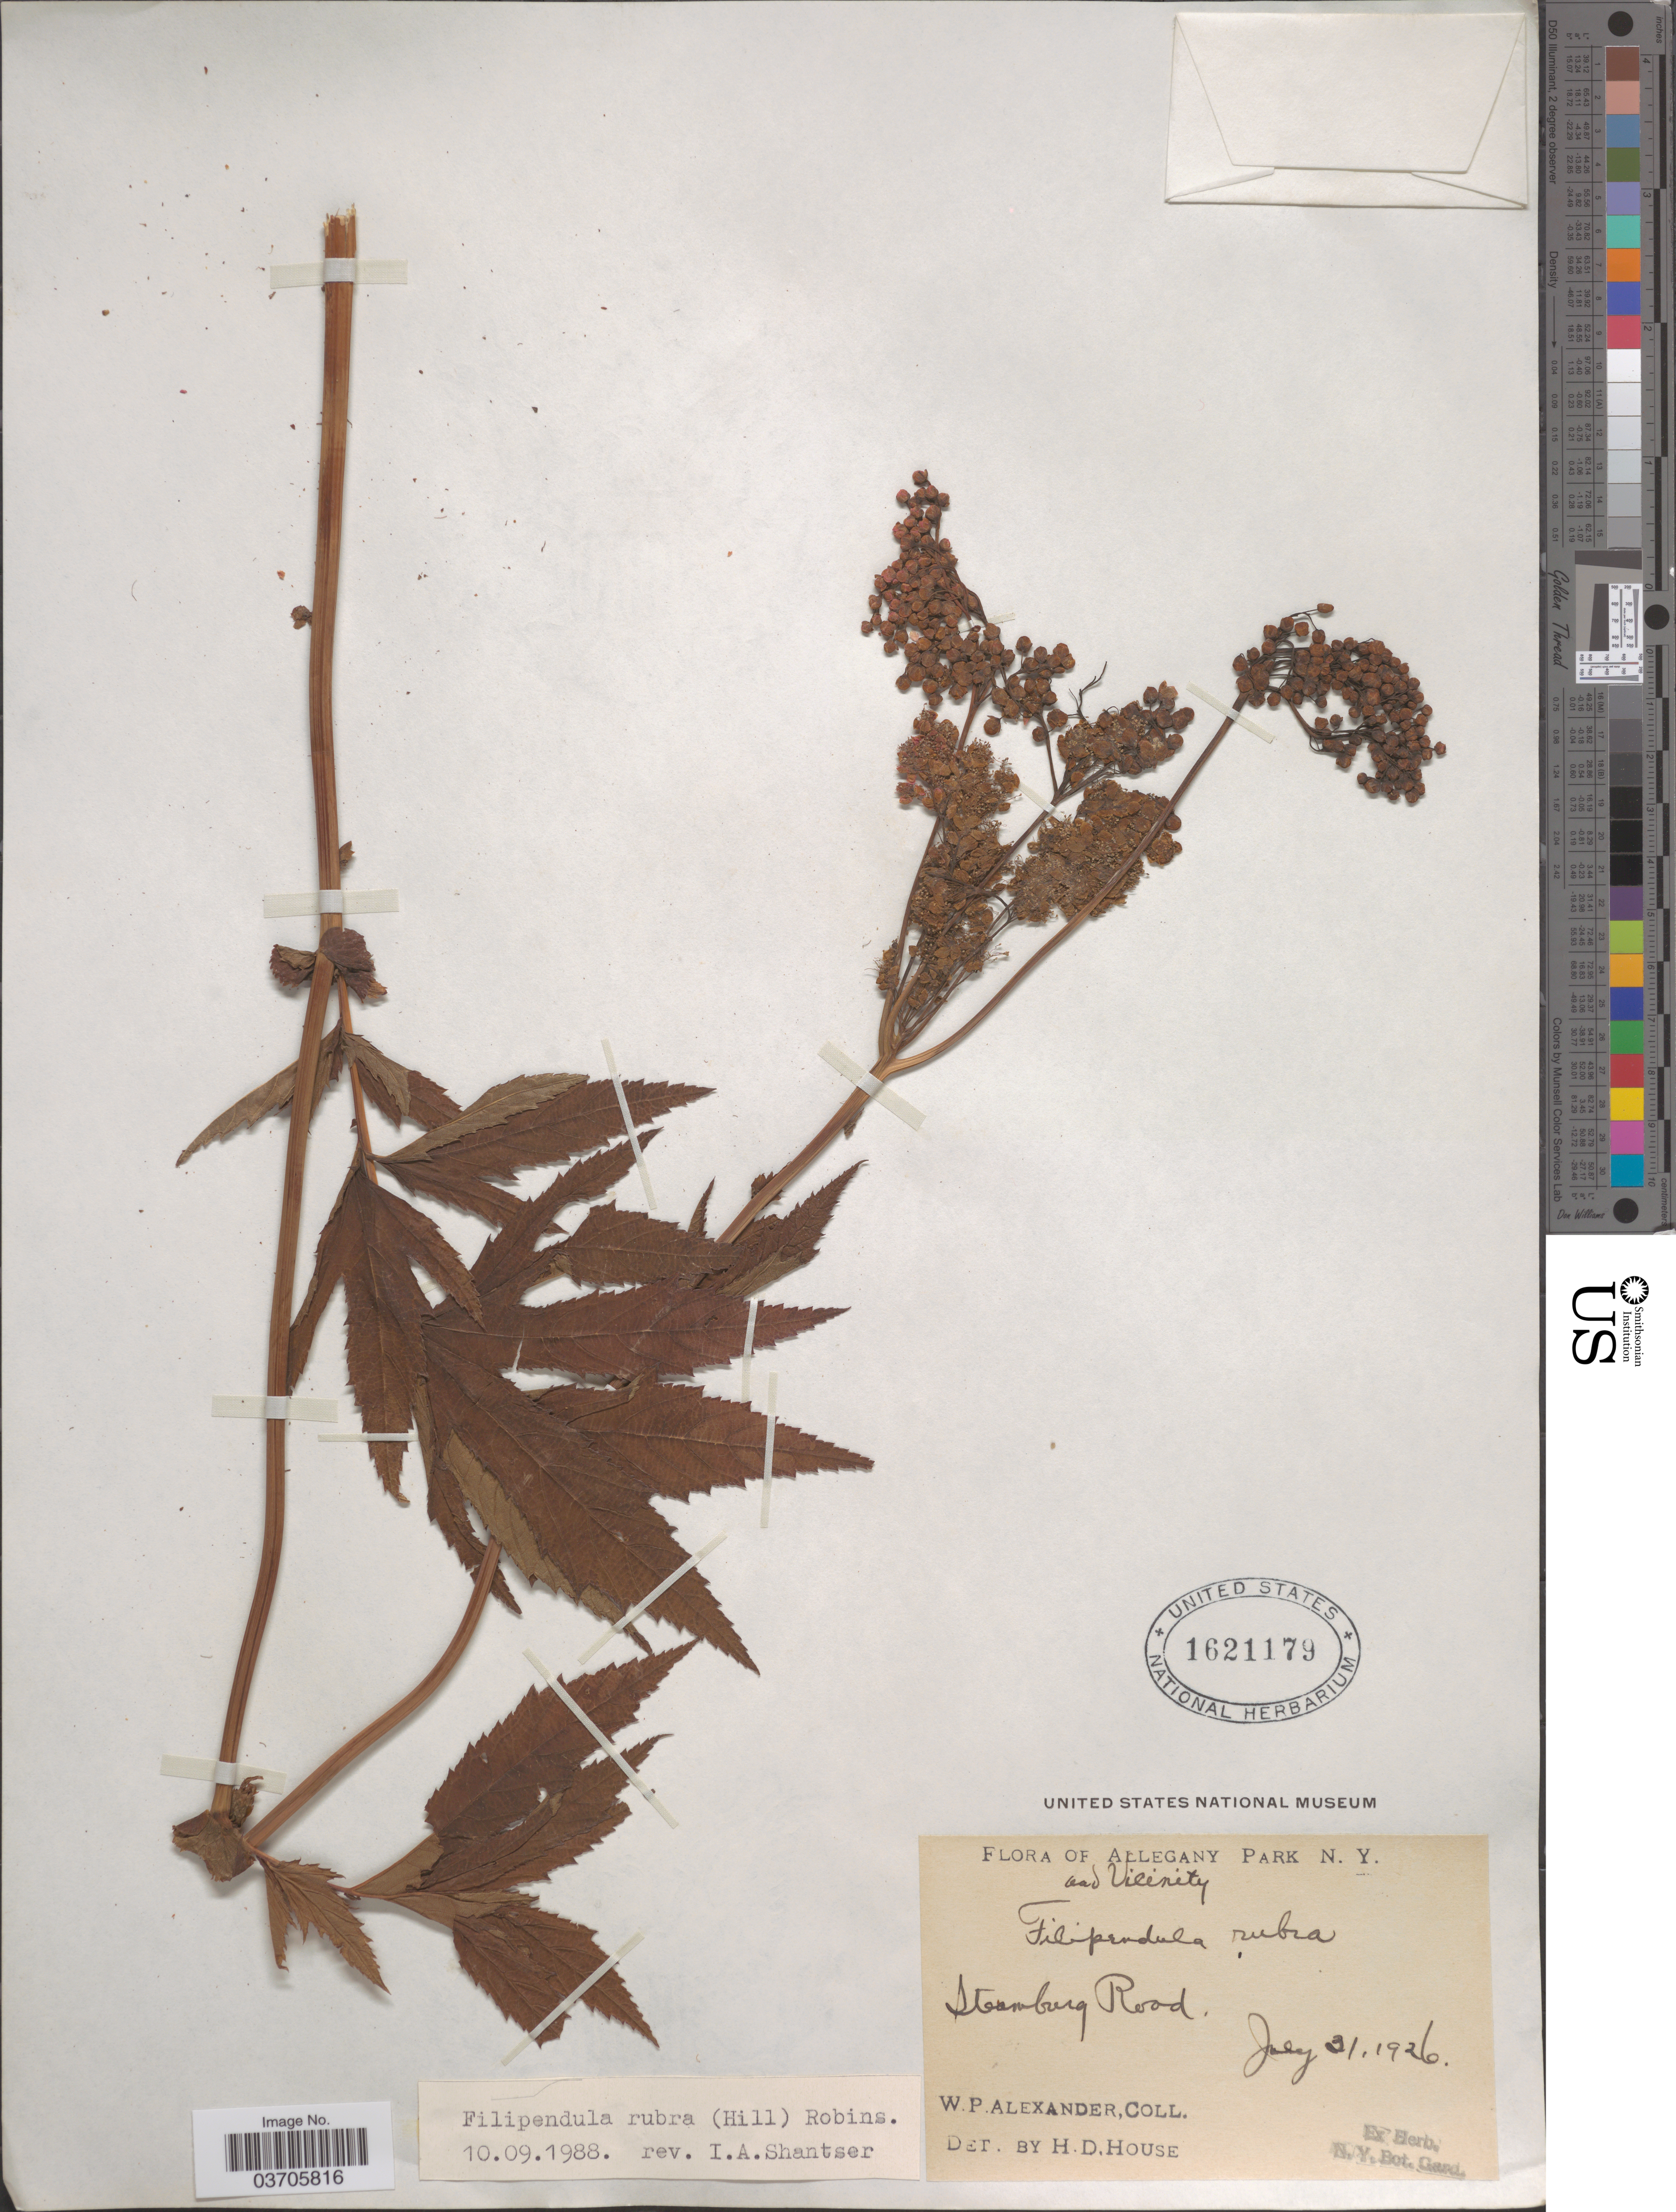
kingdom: Plantae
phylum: Tracheophyta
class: Magnoliopsida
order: Rosales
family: Rosaceae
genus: Filipendula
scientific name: Filipendula rubra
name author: (Hill) B.L. Rob.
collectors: W. P. Alexander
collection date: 1926-07-31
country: United States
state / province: New York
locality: Allegany Park and Vicinity. Steamburg Road.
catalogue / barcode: US 1621179